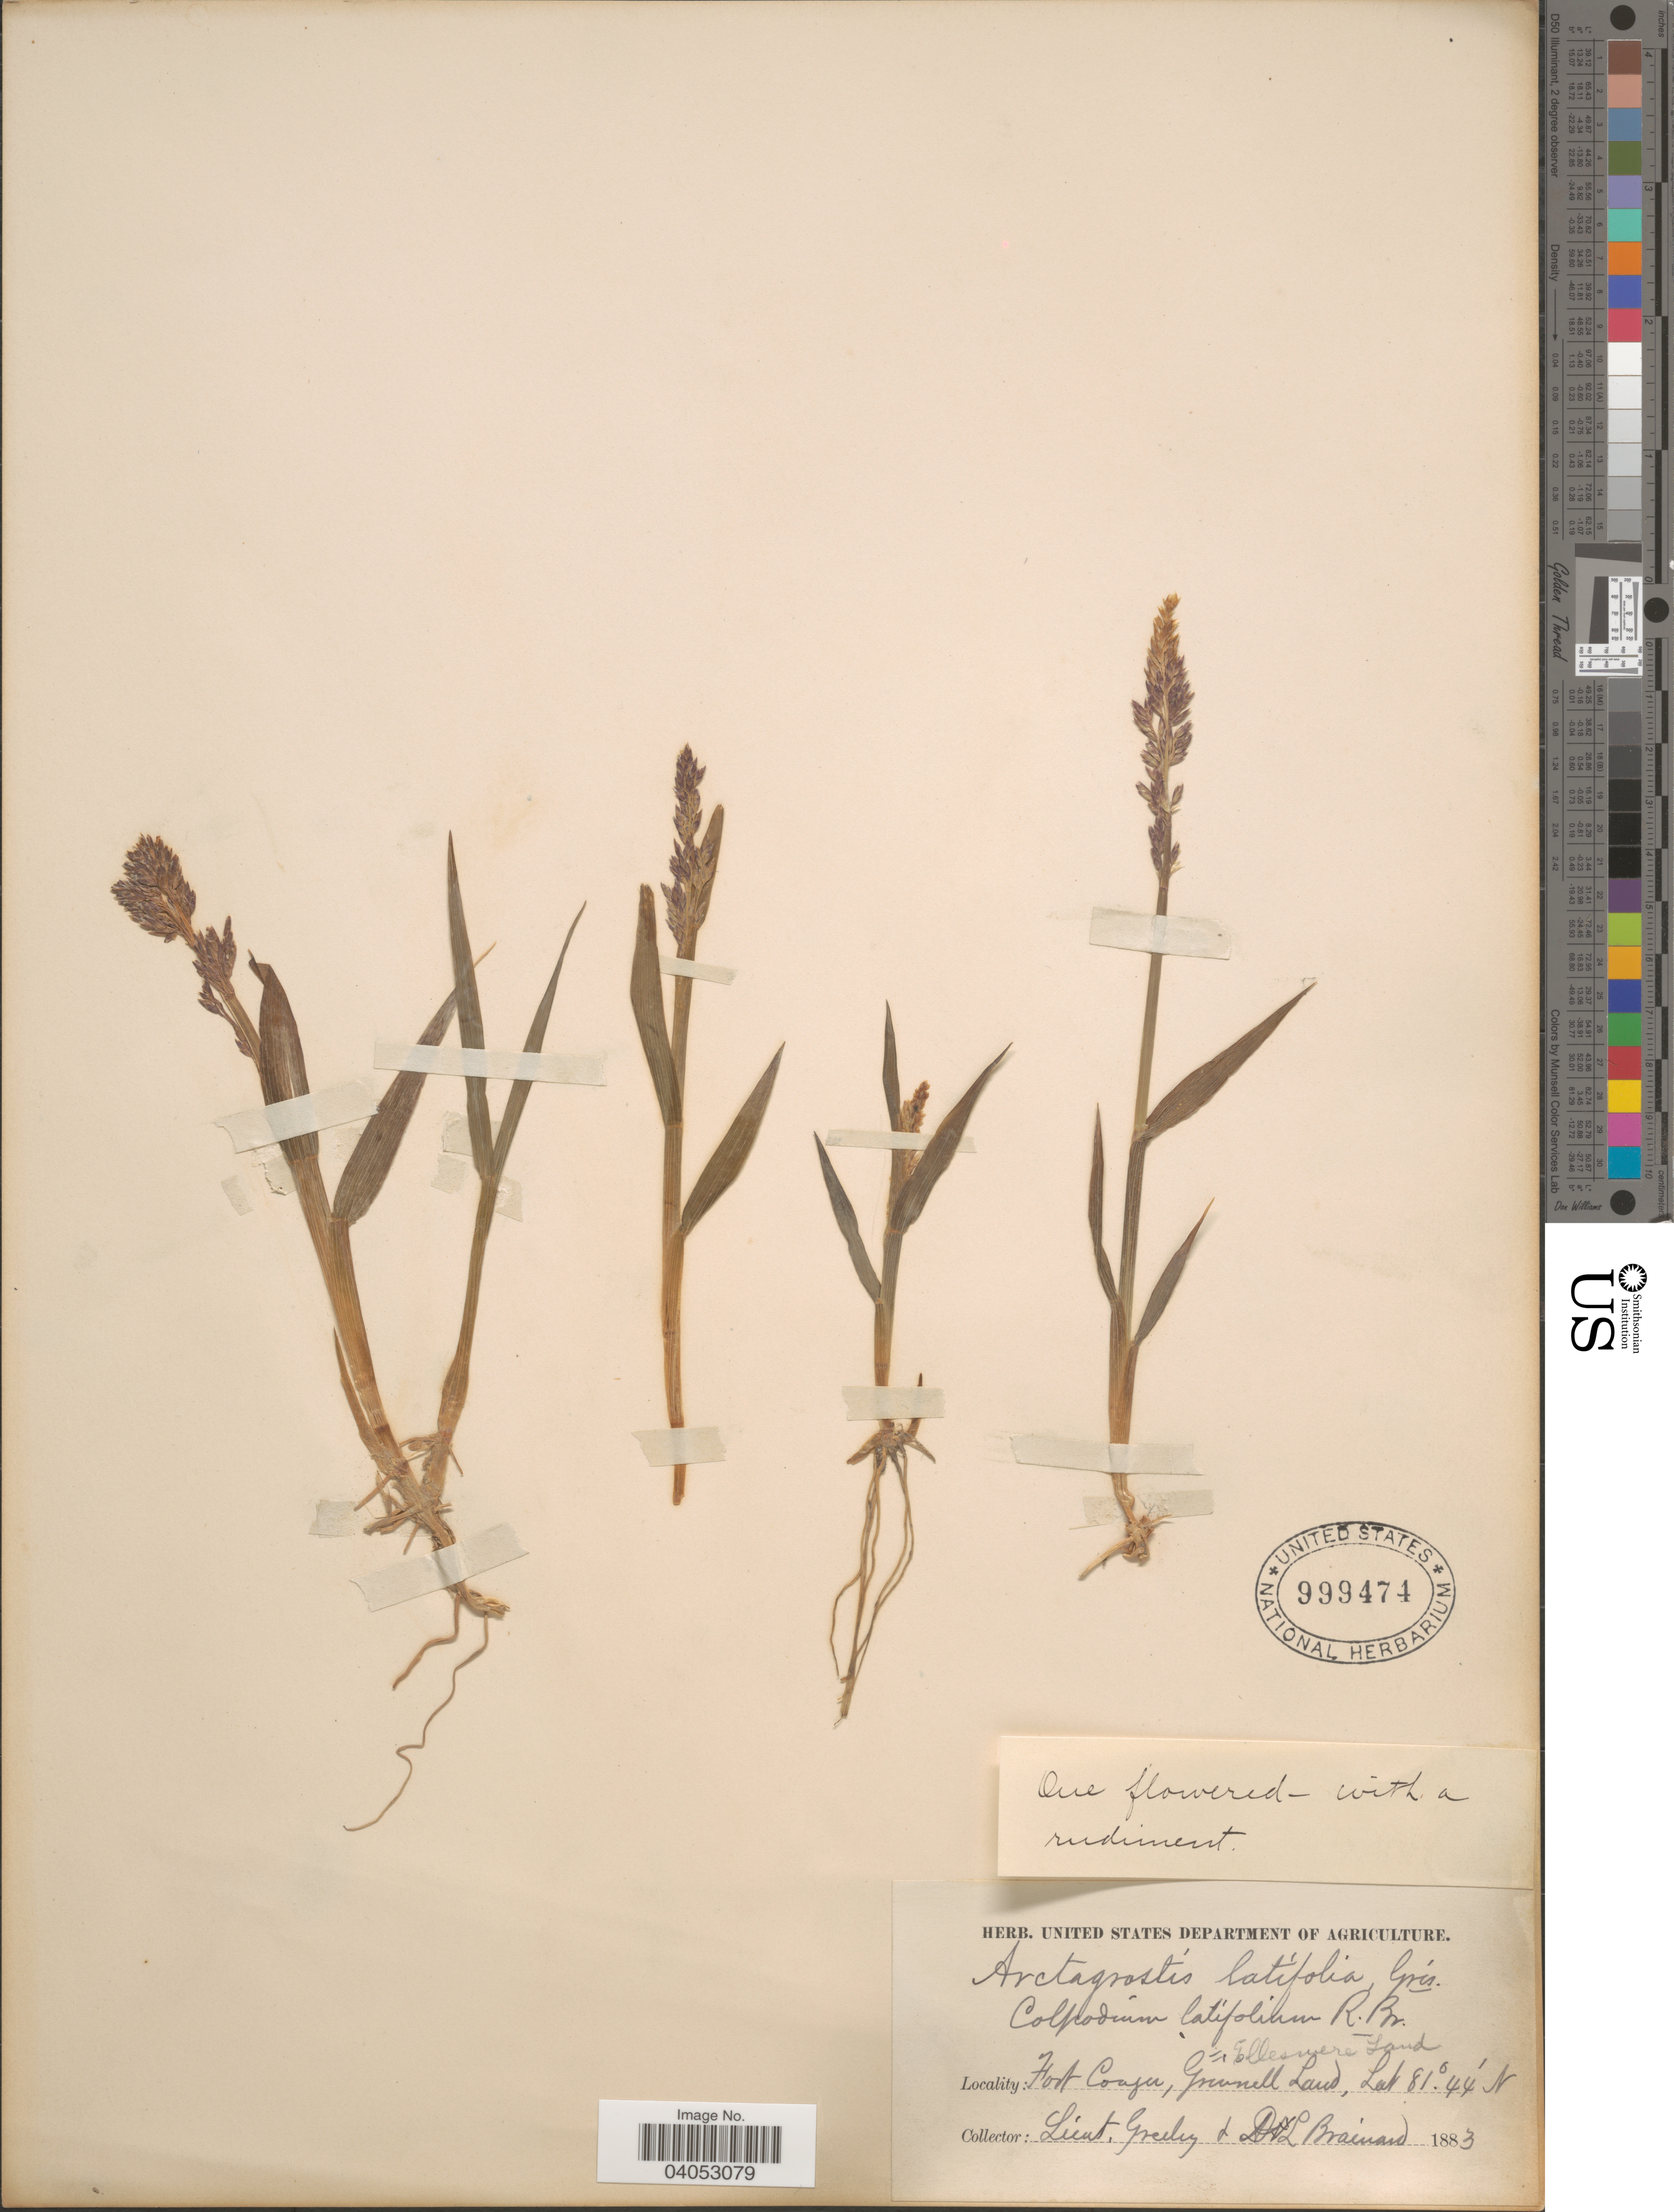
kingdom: Plantae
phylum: Tracheophyta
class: Liliopsida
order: Poales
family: Poaceae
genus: Arctagrostis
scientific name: Arctagrostis latifolia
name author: (R. Br.) Griseb.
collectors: L. Greeley & D. Brainard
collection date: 1883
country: Canada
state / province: Nunavut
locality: Fort Conger, Grinnell Land. Ellesmere Land.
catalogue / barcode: US 999474